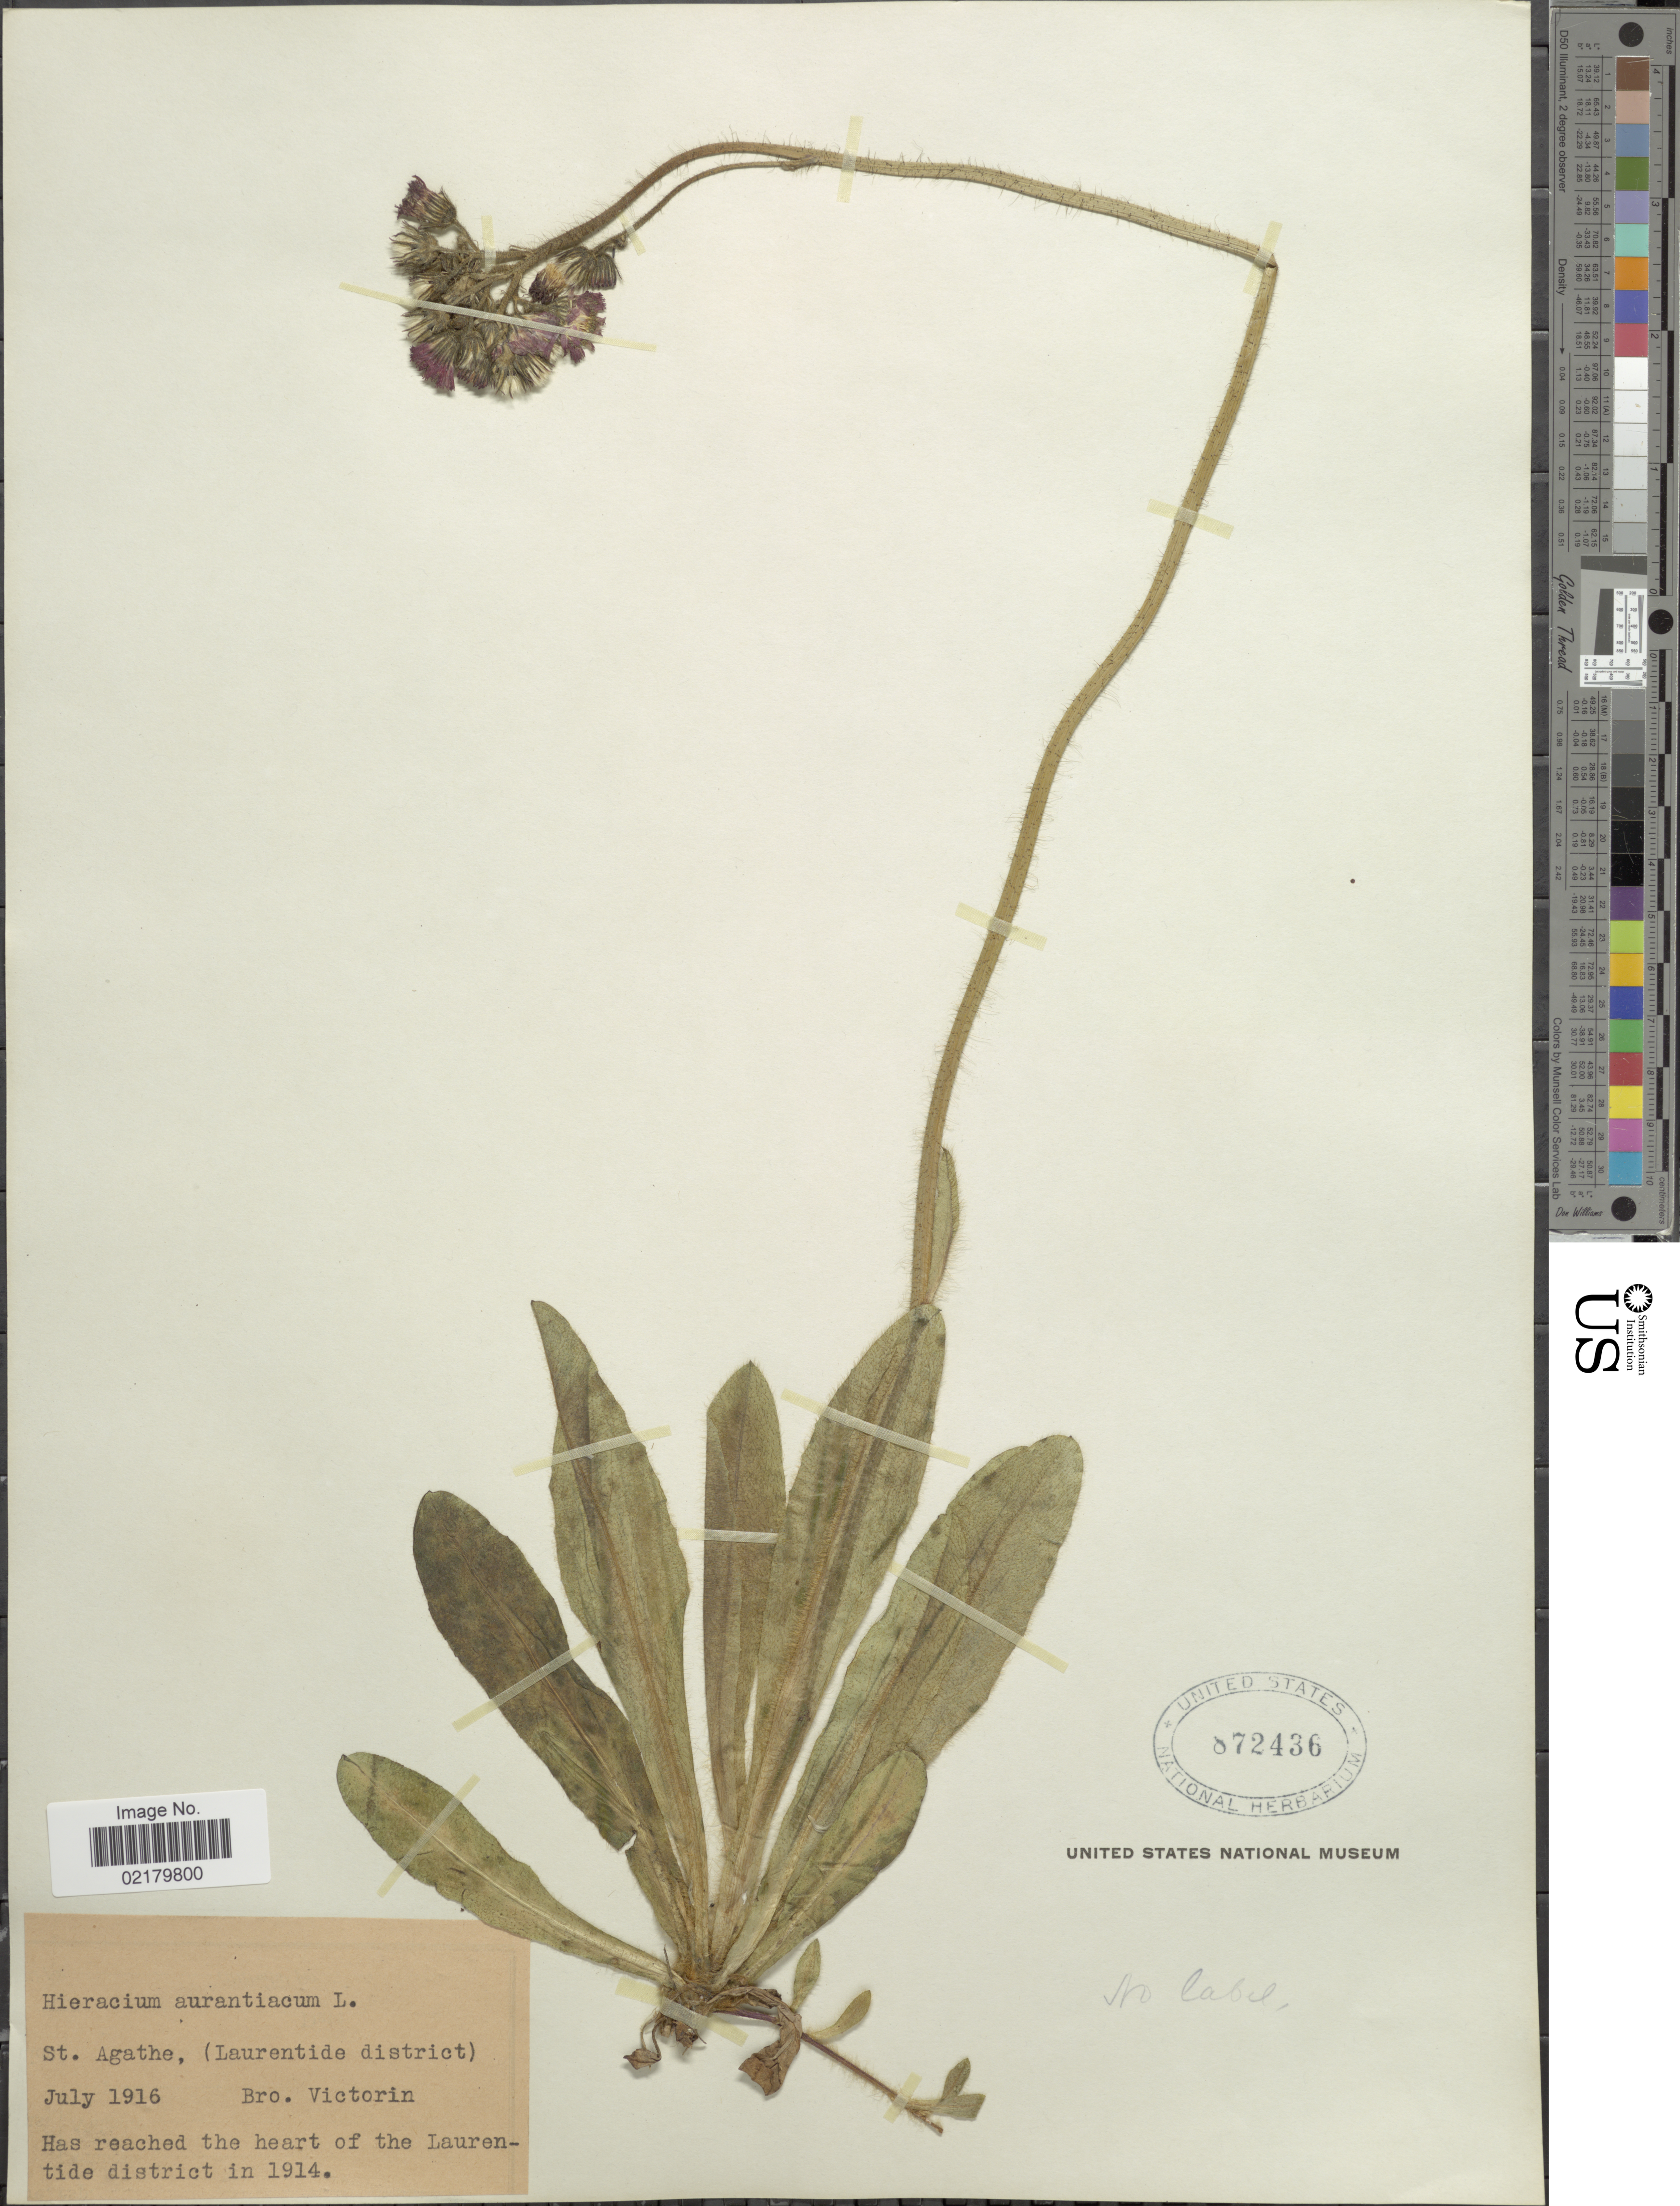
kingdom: Plantae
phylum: Tracheophyta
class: Magnoliopsida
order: Asterales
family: Asteraceae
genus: Pilosella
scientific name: Pilosella aurantiaca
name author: (L.) F.W. Schultz & Sch. Bip.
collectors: B. Victorin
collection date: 1916-07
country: Canada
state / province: Quebec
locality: St. Agath, (Laurentide district)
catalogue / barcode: US 872436